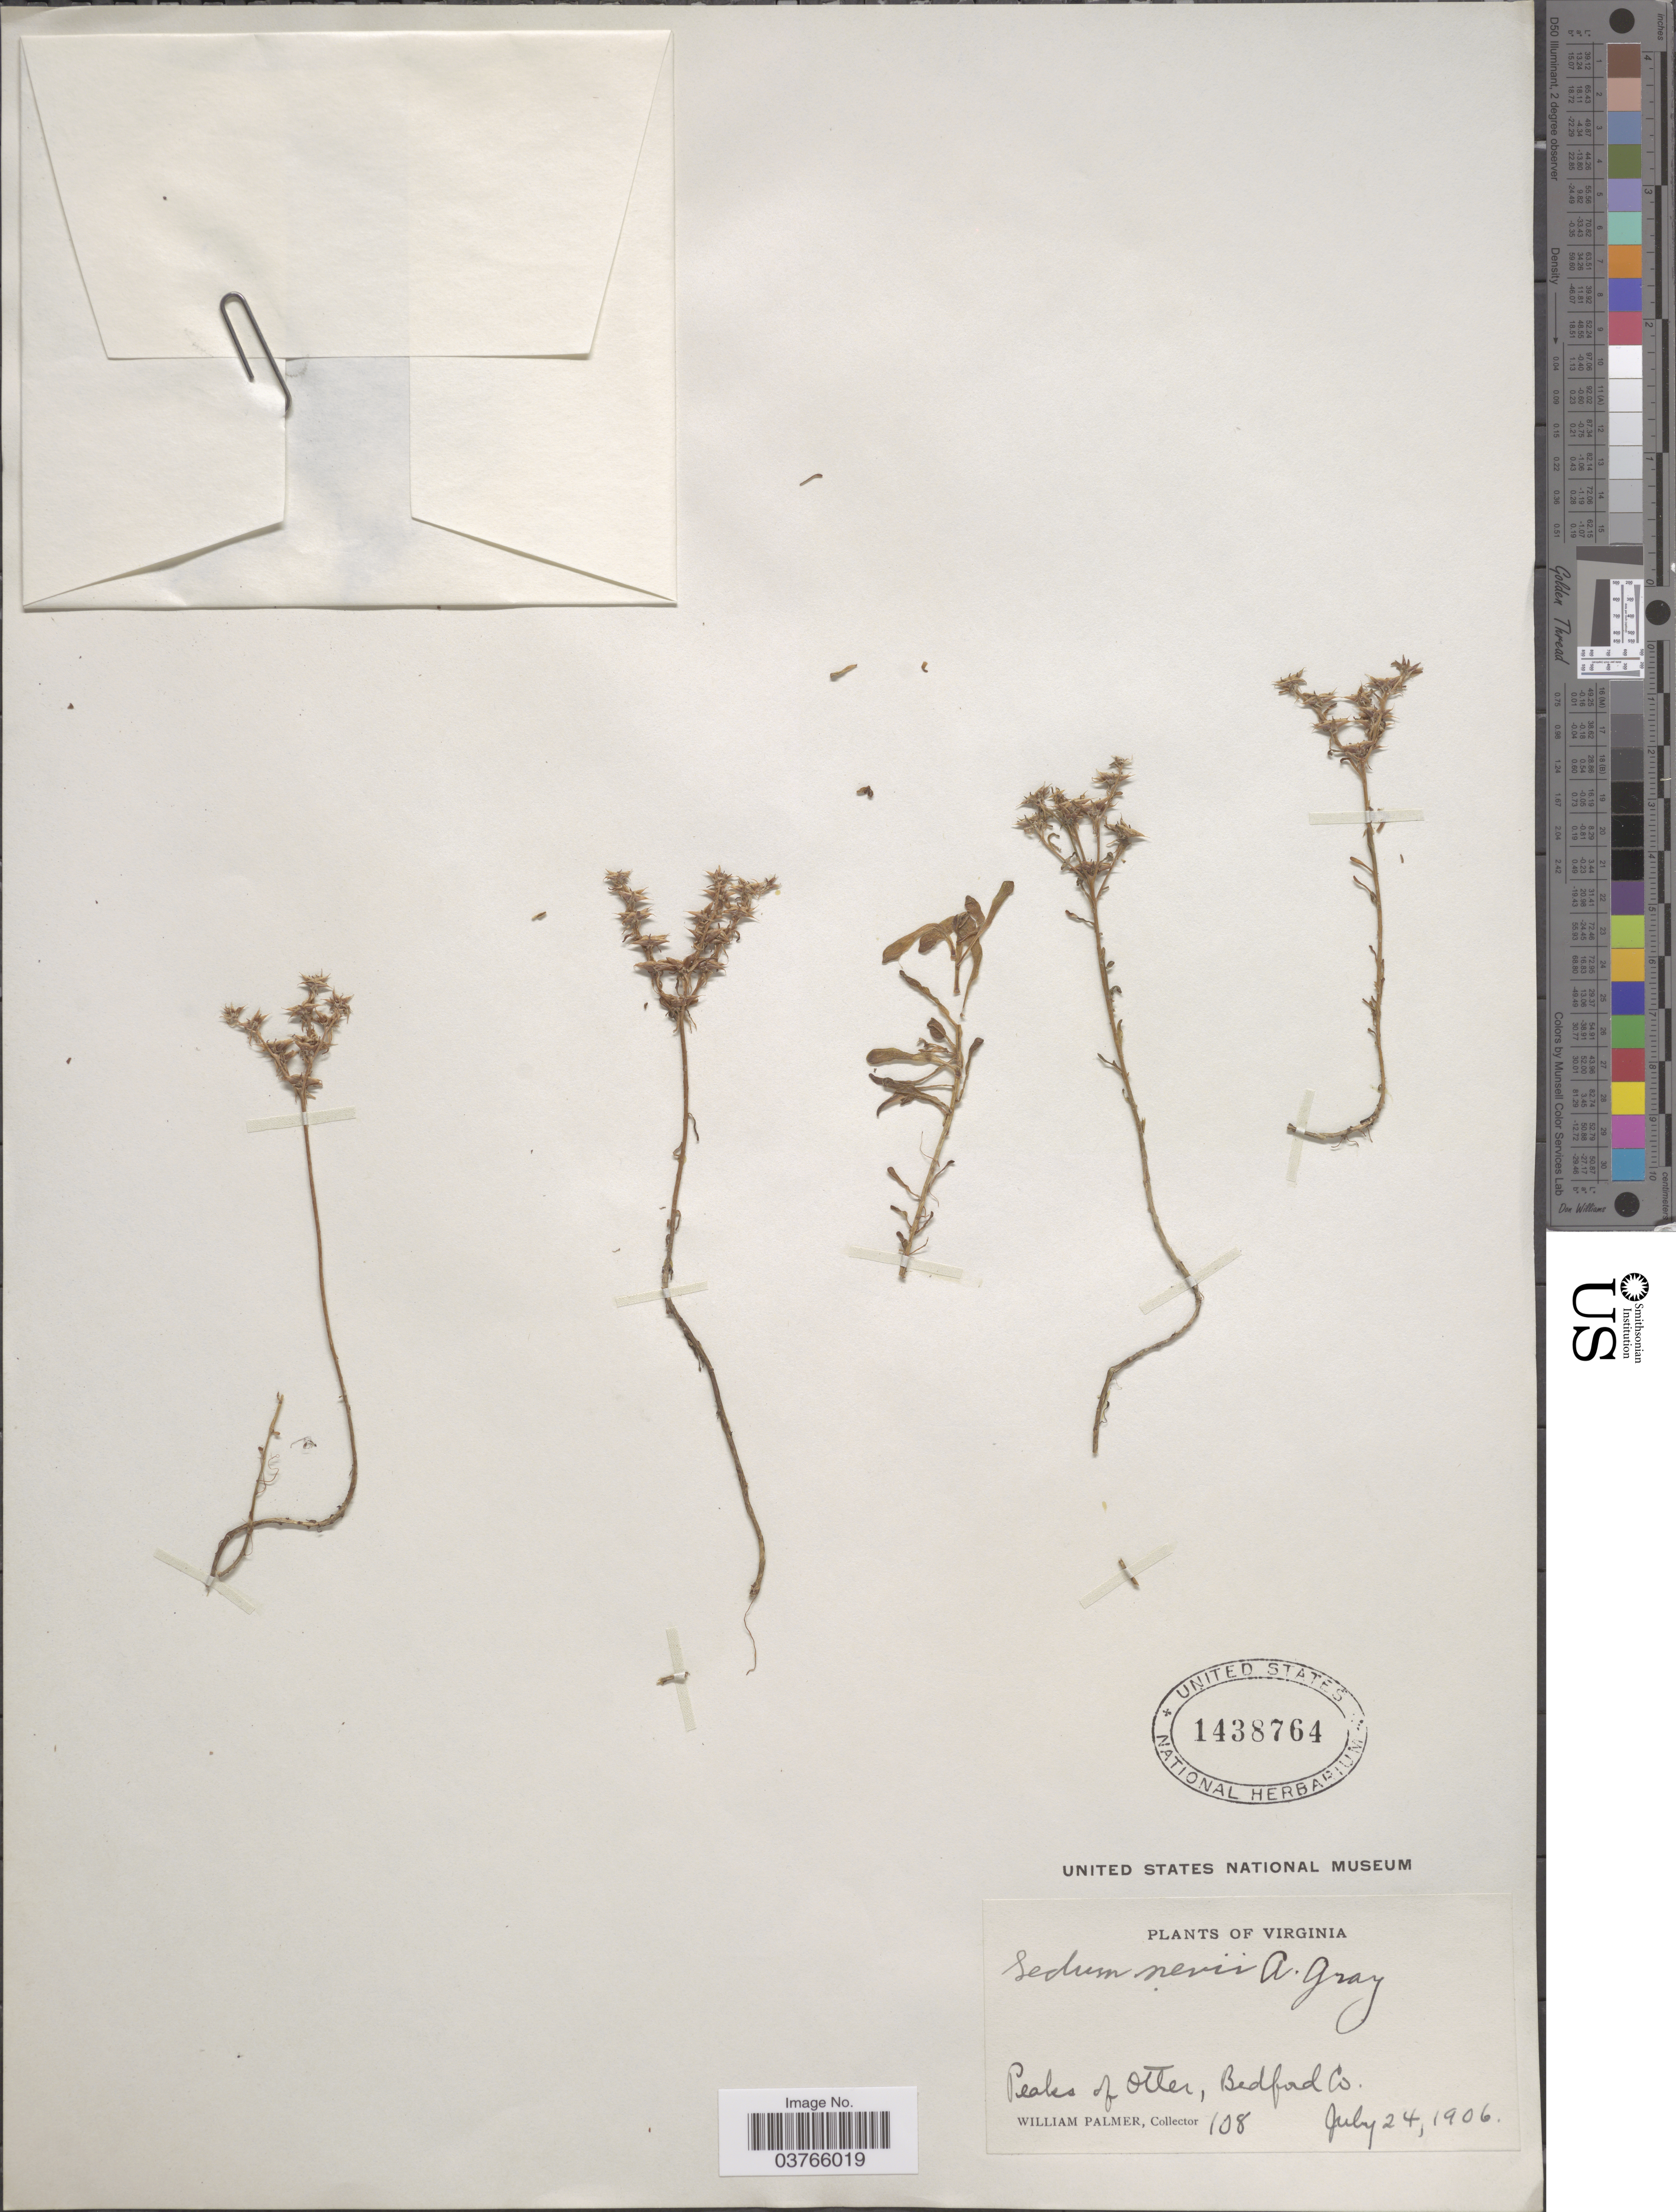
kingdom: Plantae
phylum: Tracheophyta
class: Magnoliopsida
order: Saxifragales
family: Crassulaceae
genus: Sedum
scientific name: Sedum glaucophyllum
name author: R.T. Clausen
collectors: W. Palmer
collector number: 108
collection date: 1906-07-24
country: United States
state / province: Virginia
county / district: Bedford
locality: Peaks of Otter, Bedford Co.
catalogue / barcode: US 1438764